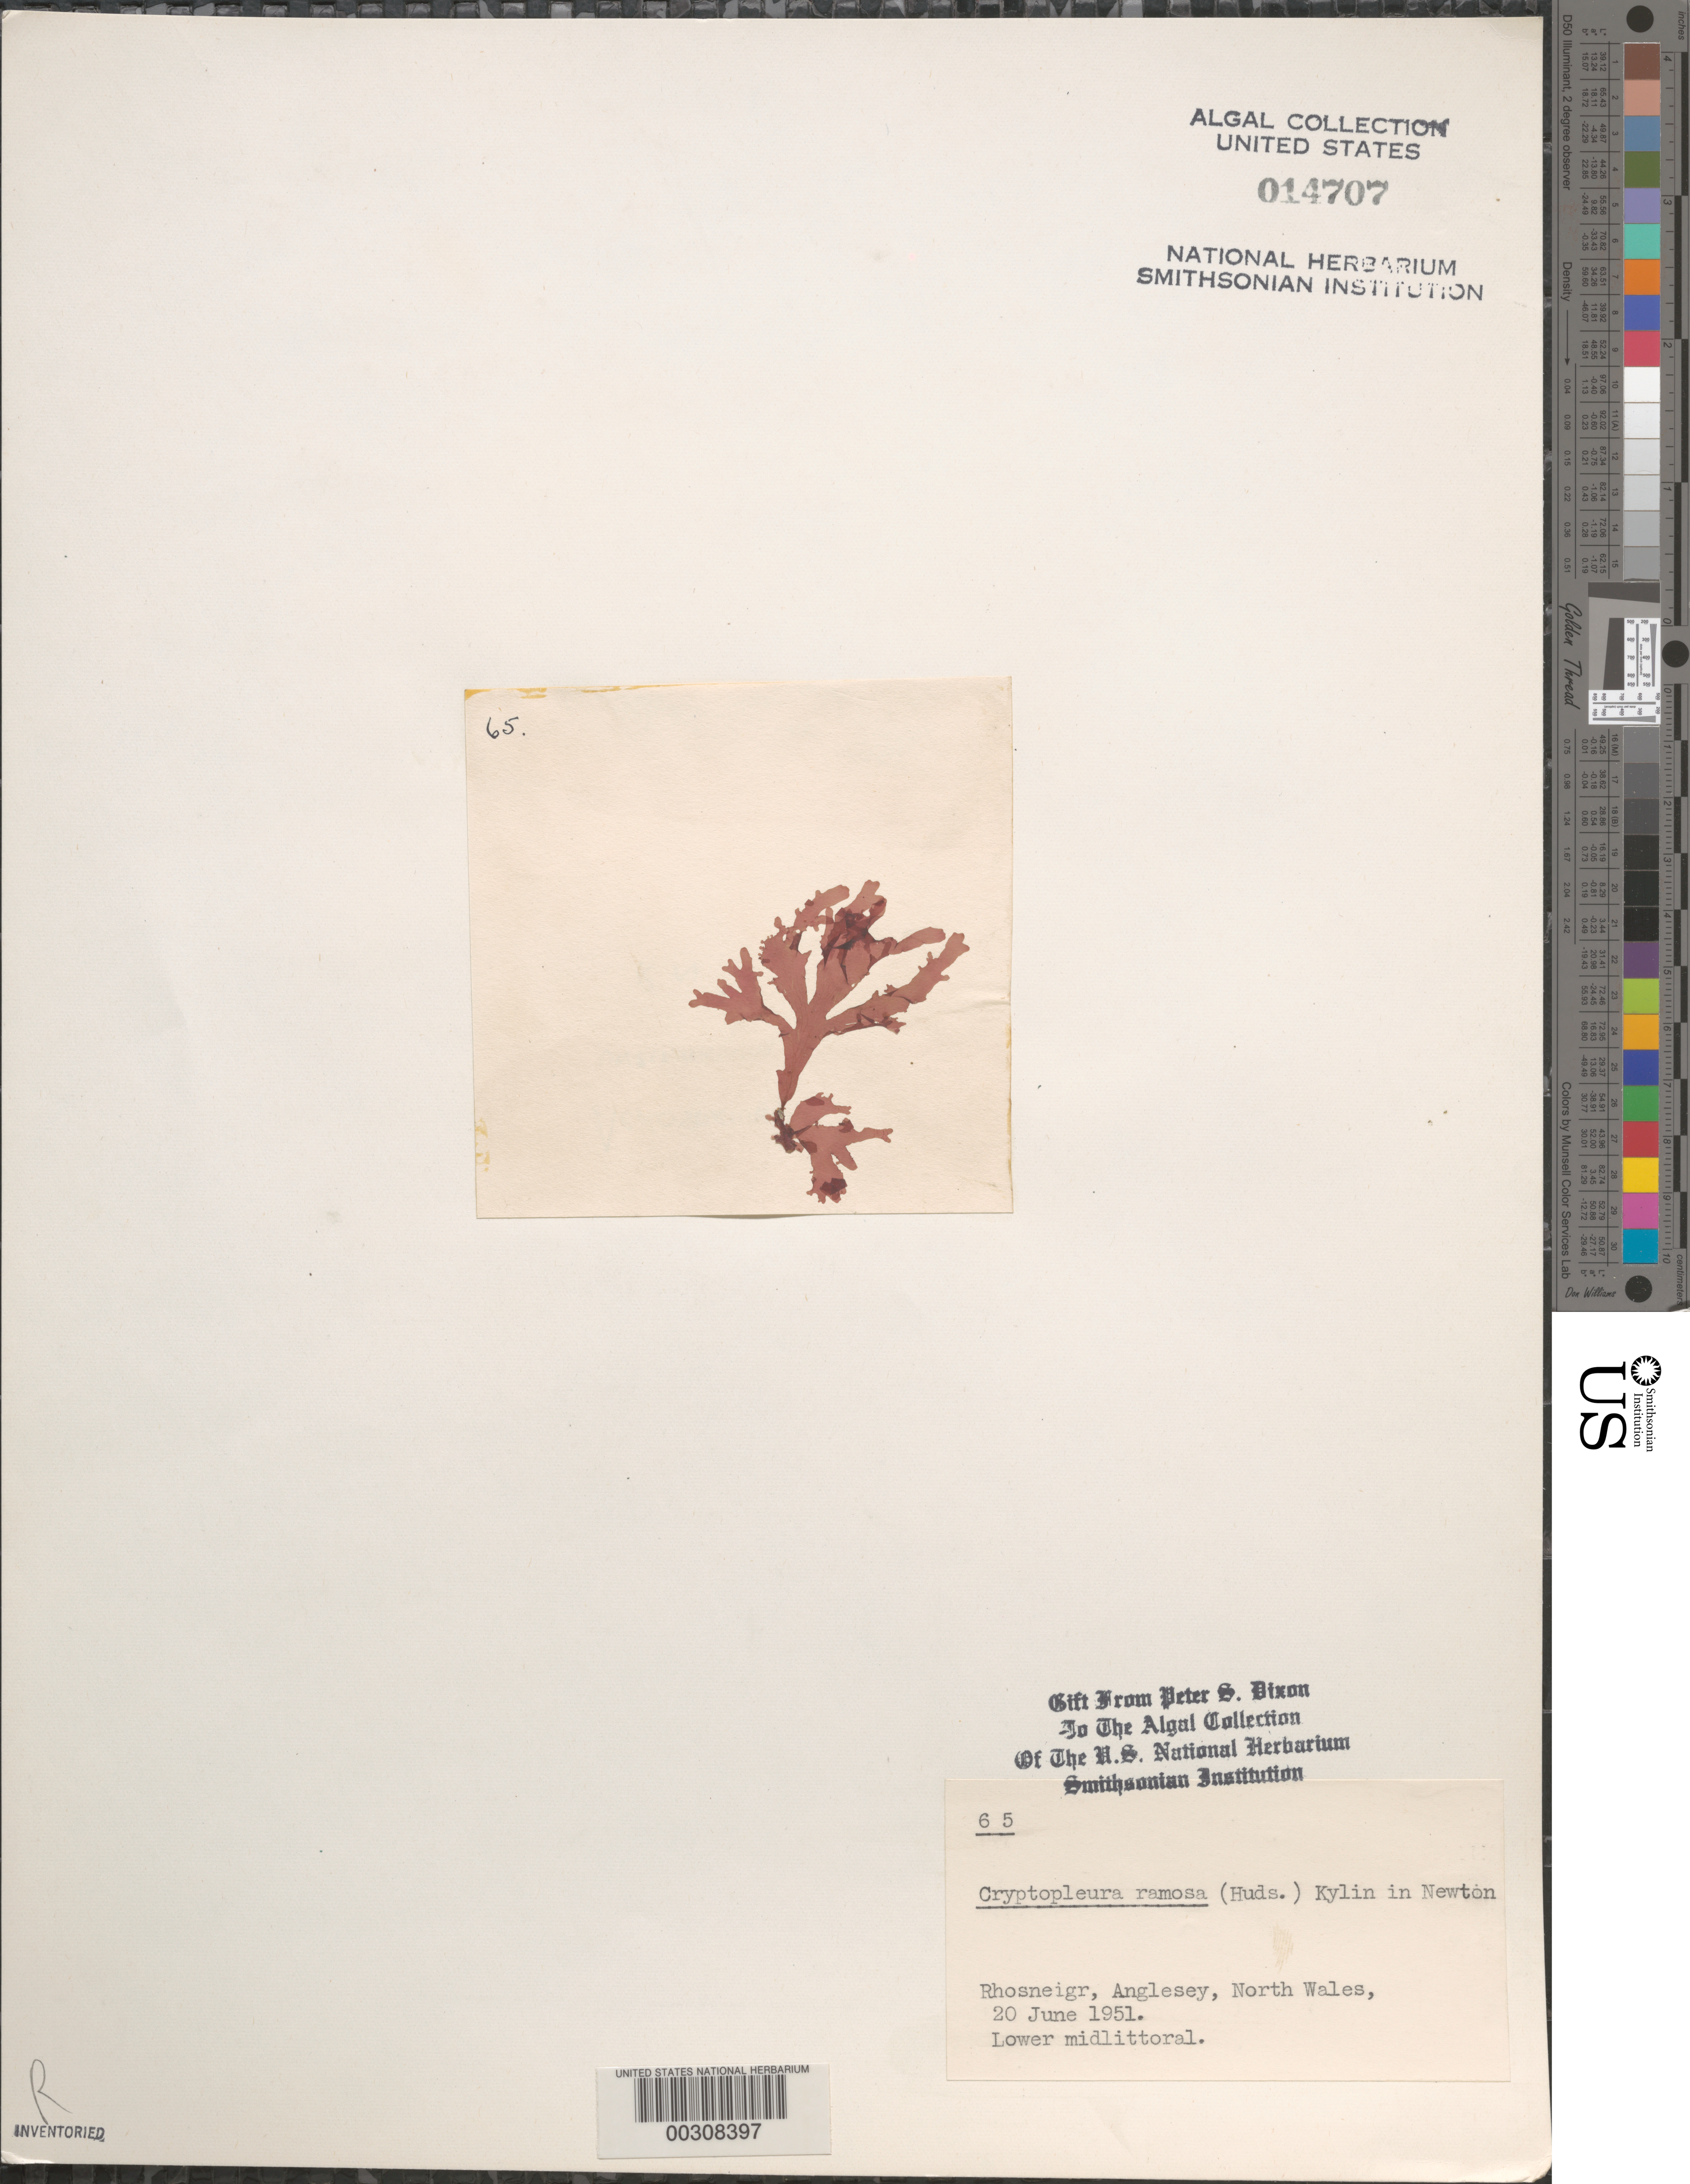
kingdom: Plantae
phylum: Rhodophyta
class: Florideophyceae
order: Ceramiales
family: Delesseriaceae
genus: Cryptopleura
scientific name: Cryptopleura ramosa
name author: (Huds.) L.M. Newton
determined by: Dixon, P. S.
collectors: P. S. Dixon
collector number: PSD 65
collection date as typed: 20 Jun 1951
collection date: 1951-06-20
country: United Kingdom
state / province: Wales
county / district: Gwynedd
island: Anglesey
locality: Rhosneigr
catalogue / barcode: US 14707